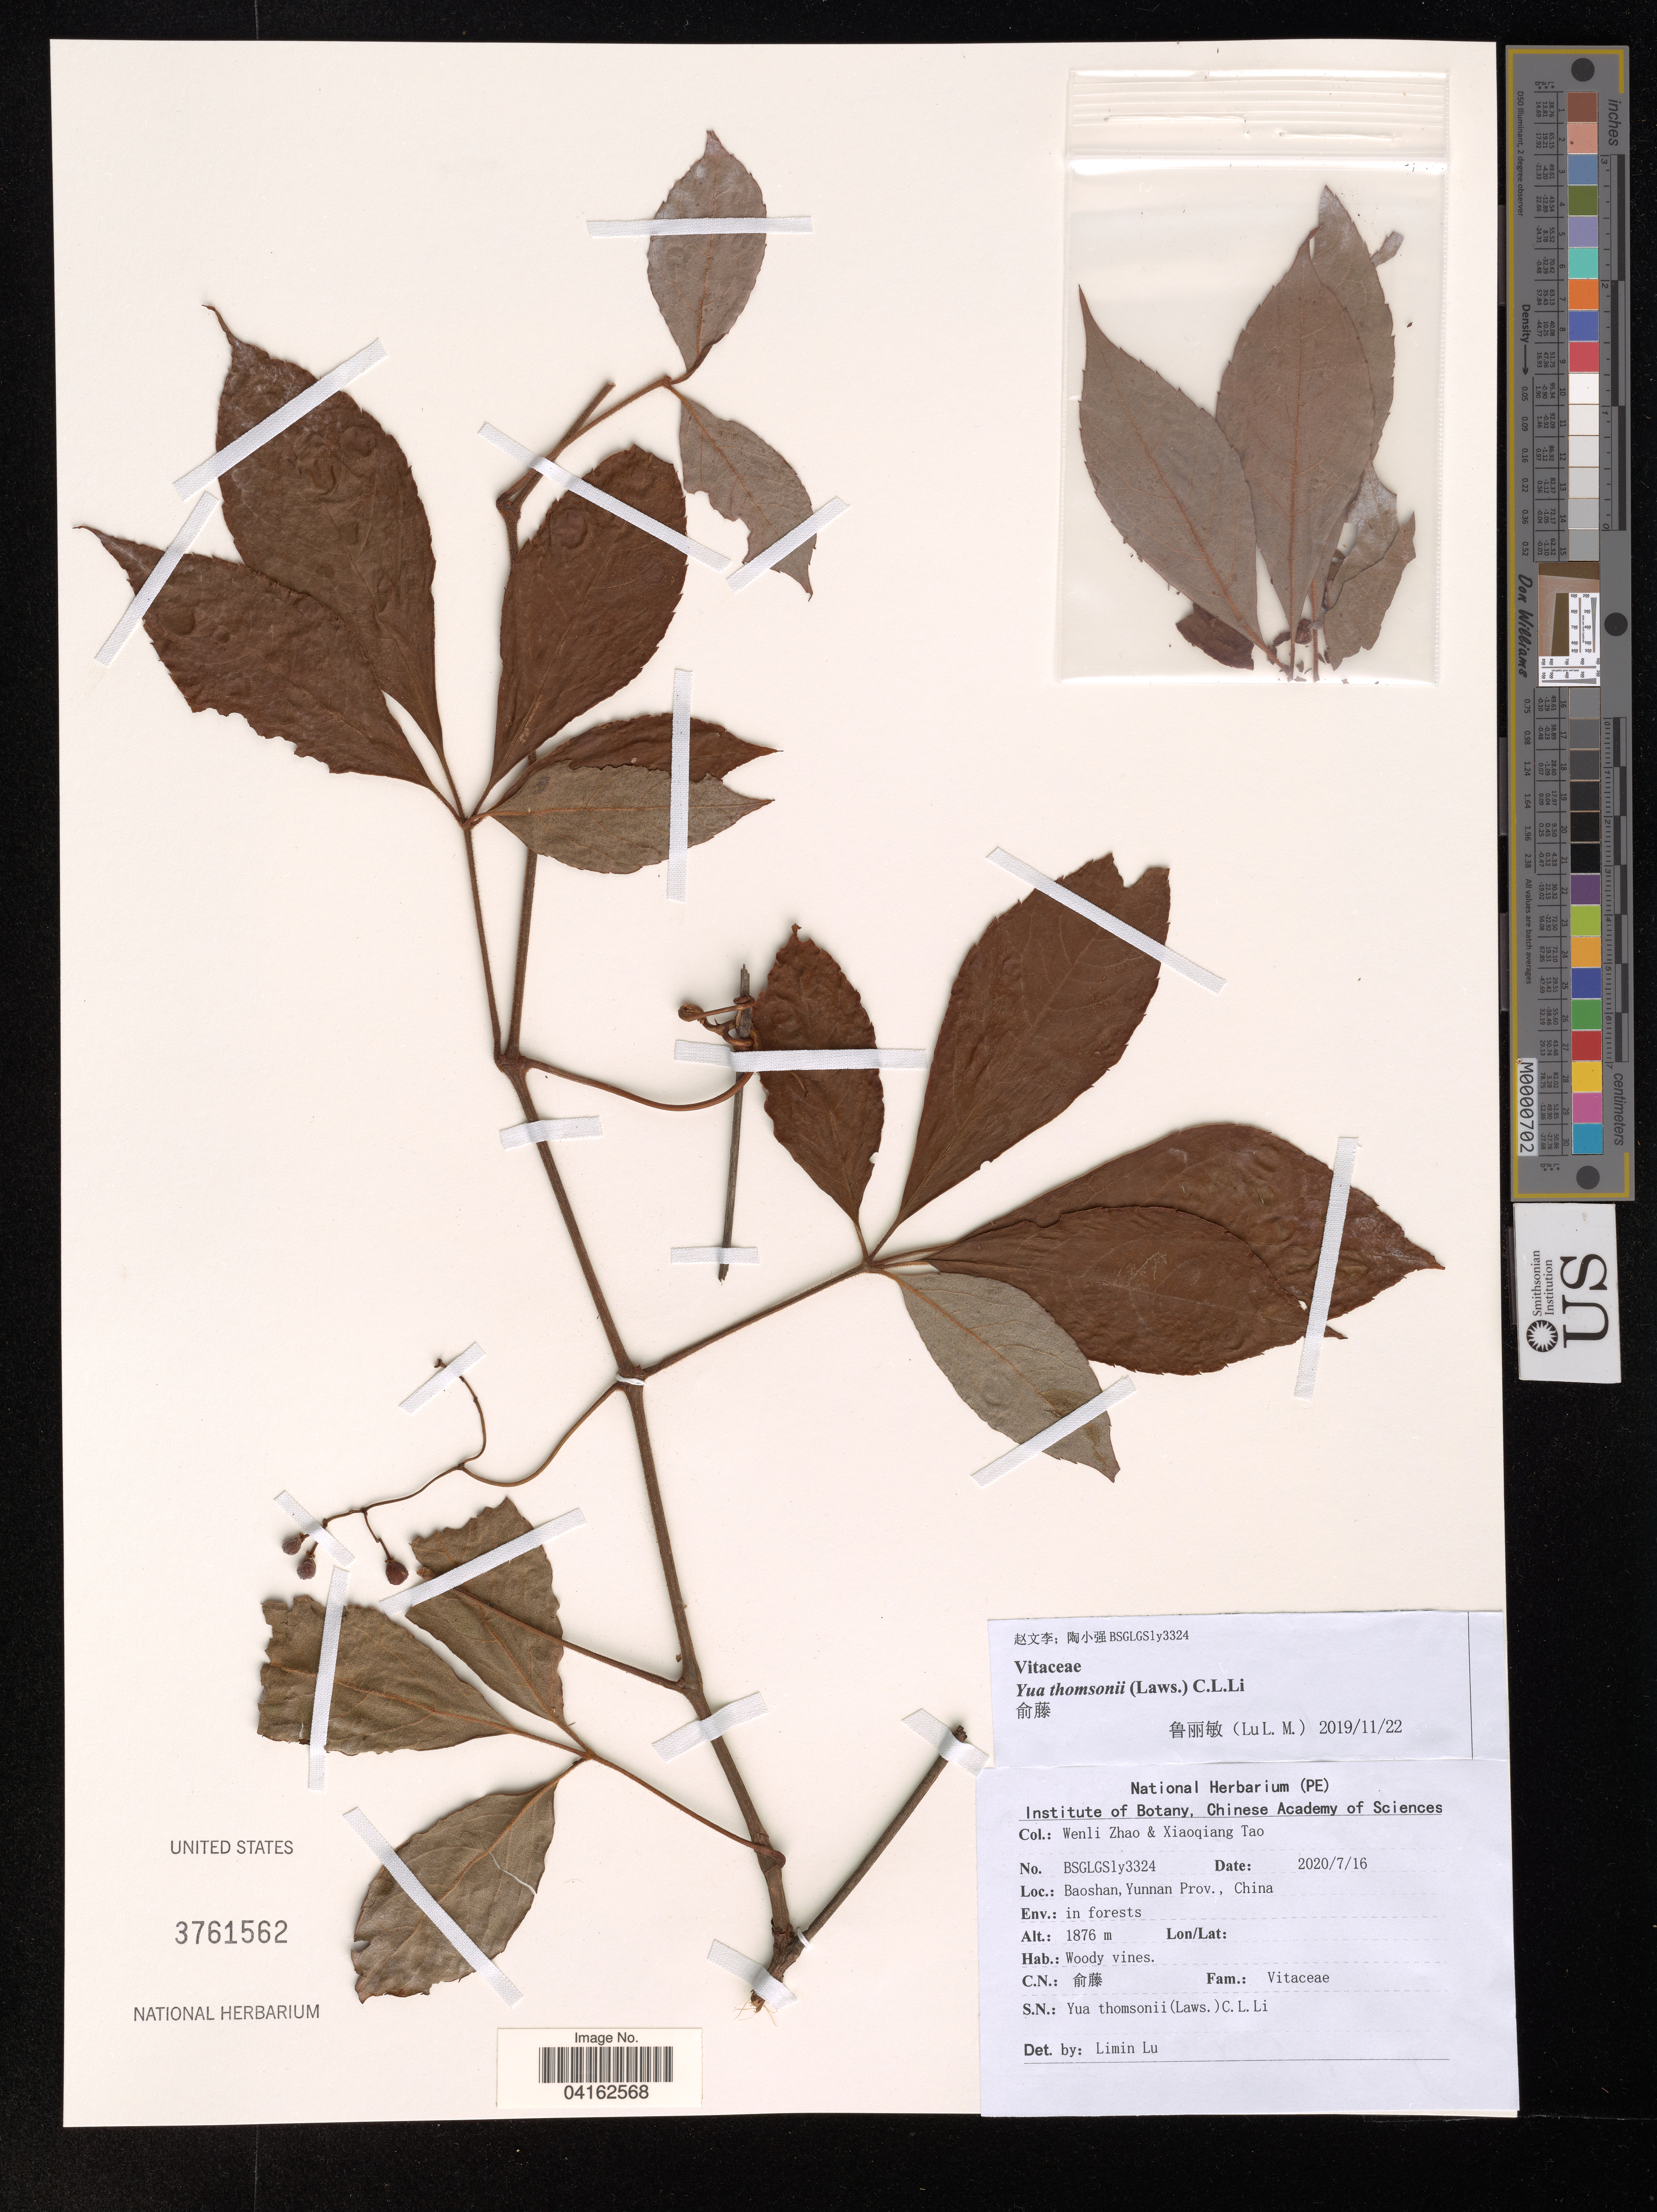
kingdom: Plantae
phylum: Tracheophyta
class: Magnoliopsida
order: Vitales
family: Vitaceae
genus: Yua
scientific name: Yua thomsonii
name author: (M.A. Lawson) C.L. Li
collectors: W. Zhao & X. Tao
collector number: BSGLGS1y3324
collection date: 2020-07-16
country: China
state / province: Yunnan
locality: Baoshan.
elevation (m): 1876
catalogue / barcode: US 3761562